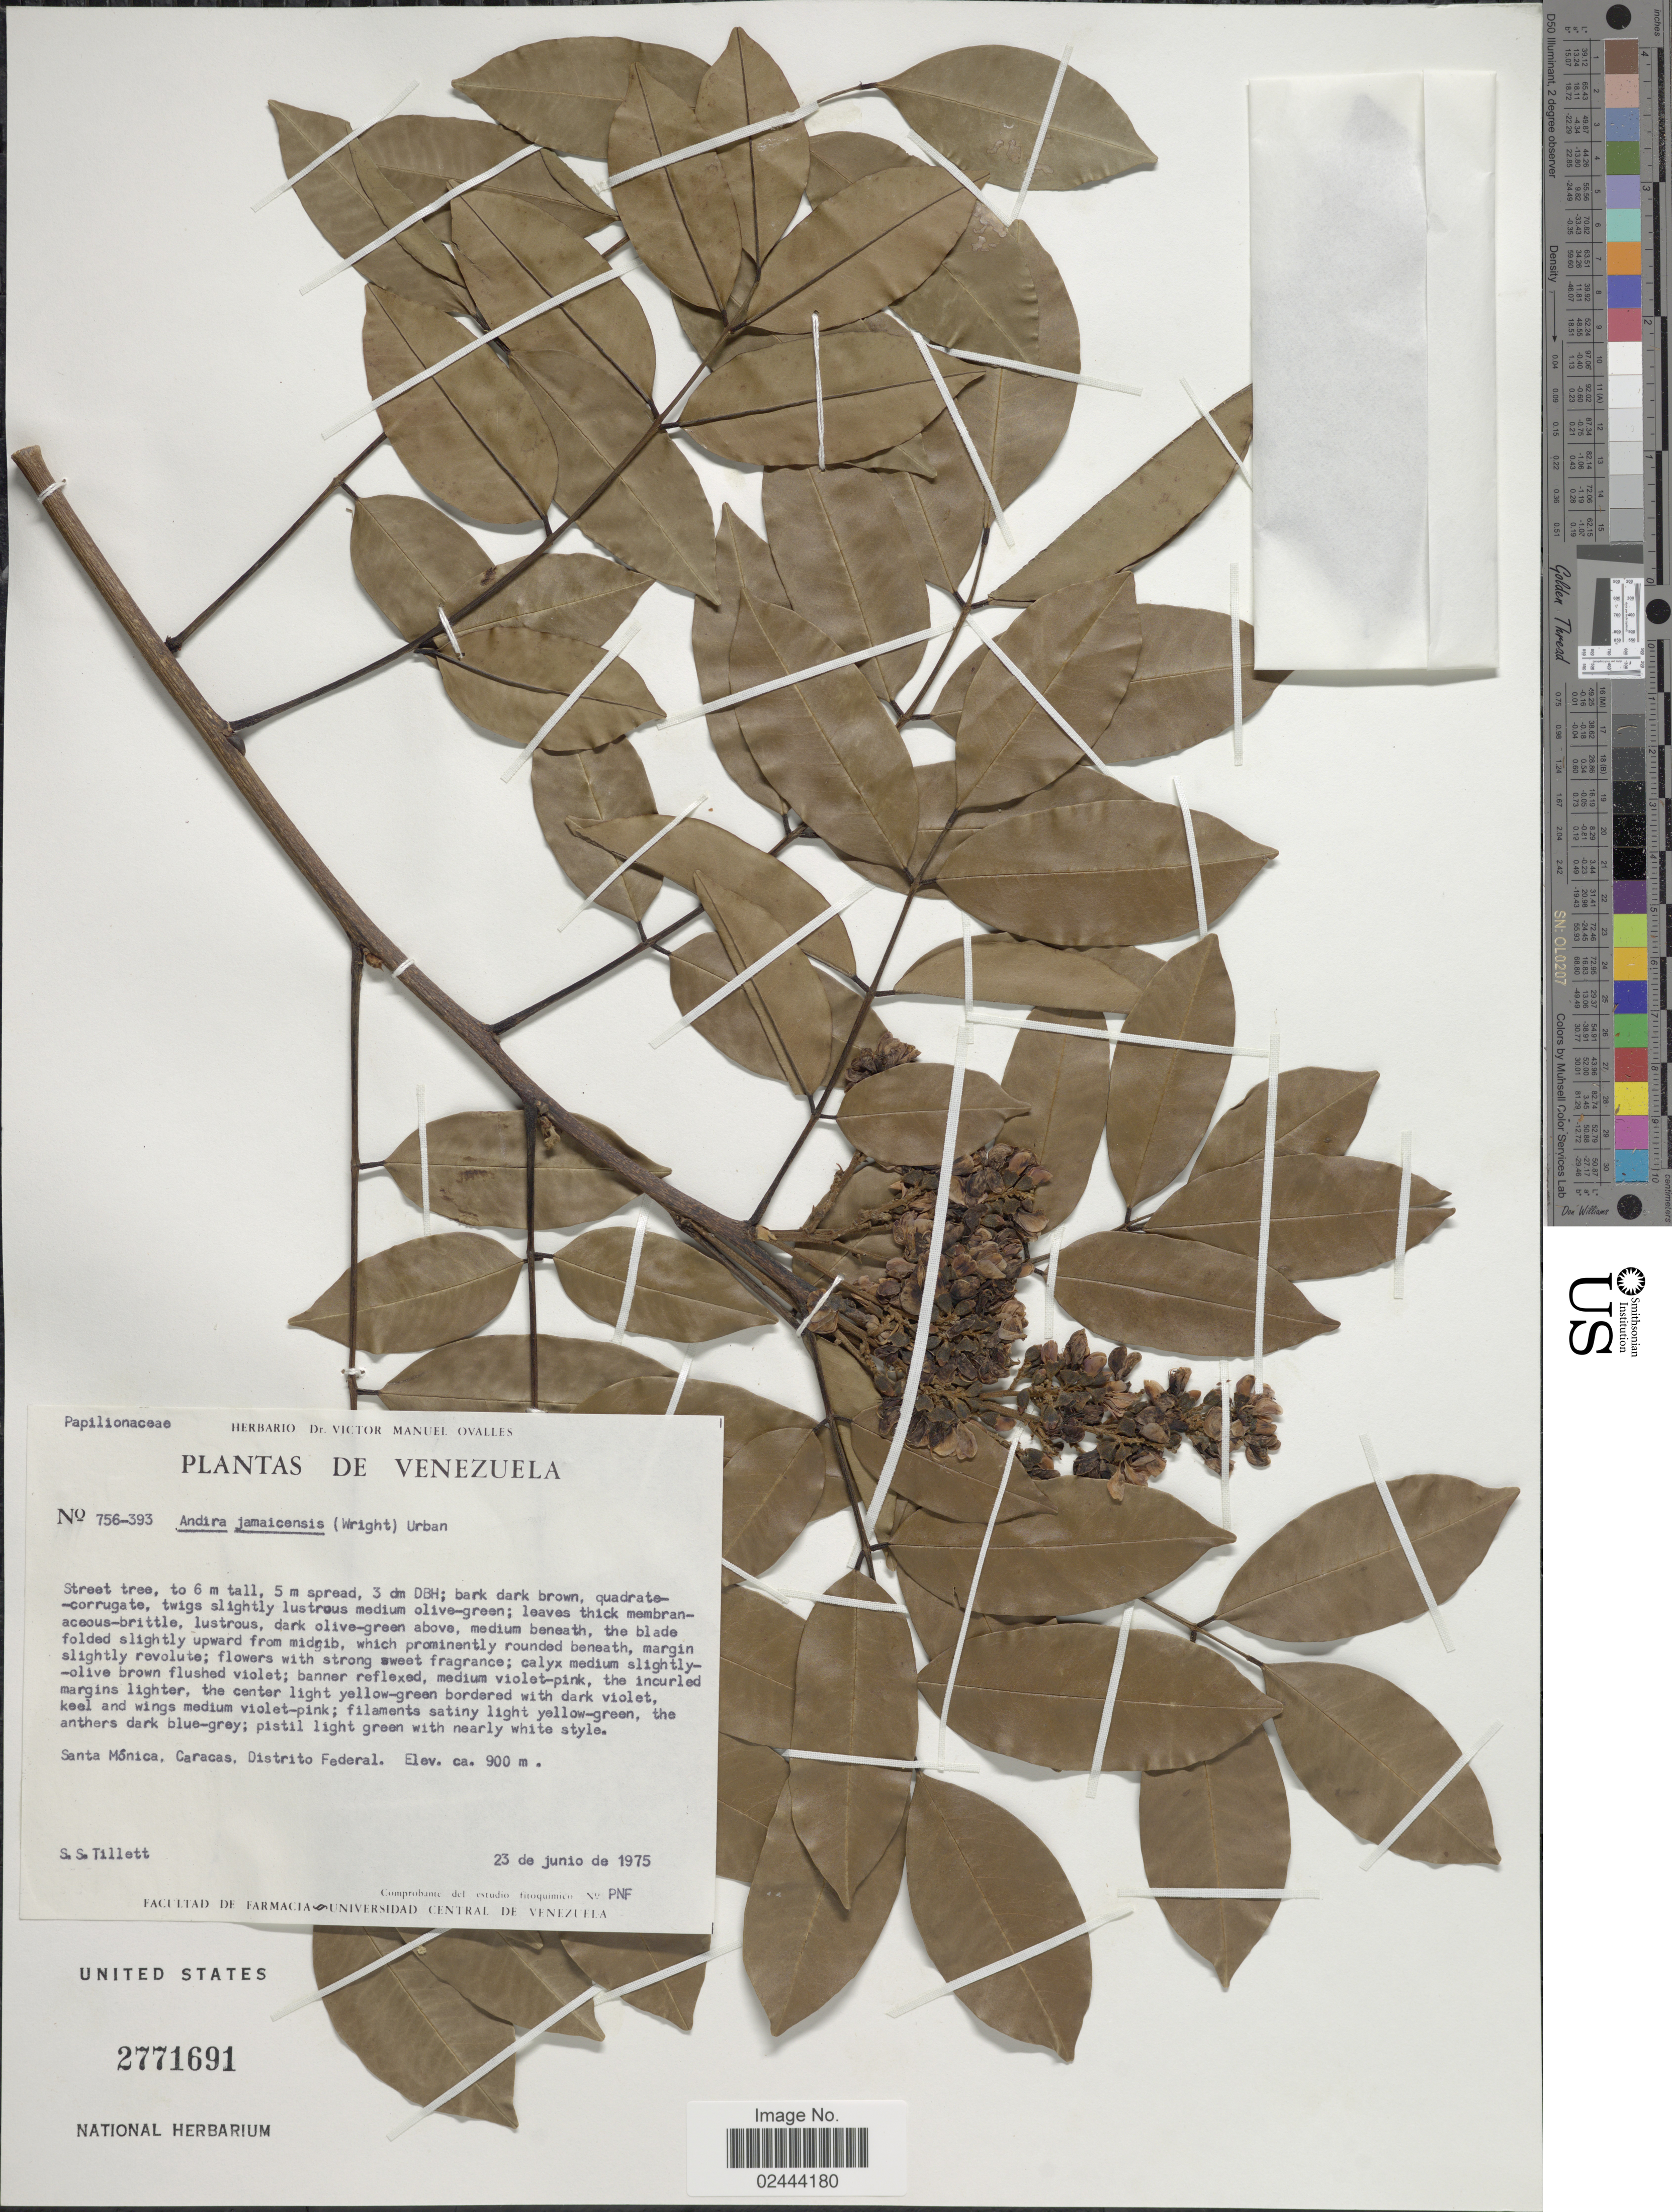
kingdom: Plantae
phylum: Tracheophyta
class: Magnoliopsida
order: Fabales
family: Fabaceae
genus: Andira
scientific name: Andira inermis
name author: (W. Wright) Kunth ex DC.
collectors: S. S. Tillett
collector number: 756-393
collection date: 1975-06-23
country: Venezuela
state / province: Distrito Federal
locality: Santa Monica, Caracas, Distrito Federal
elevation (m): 900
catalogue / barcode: US 2771691